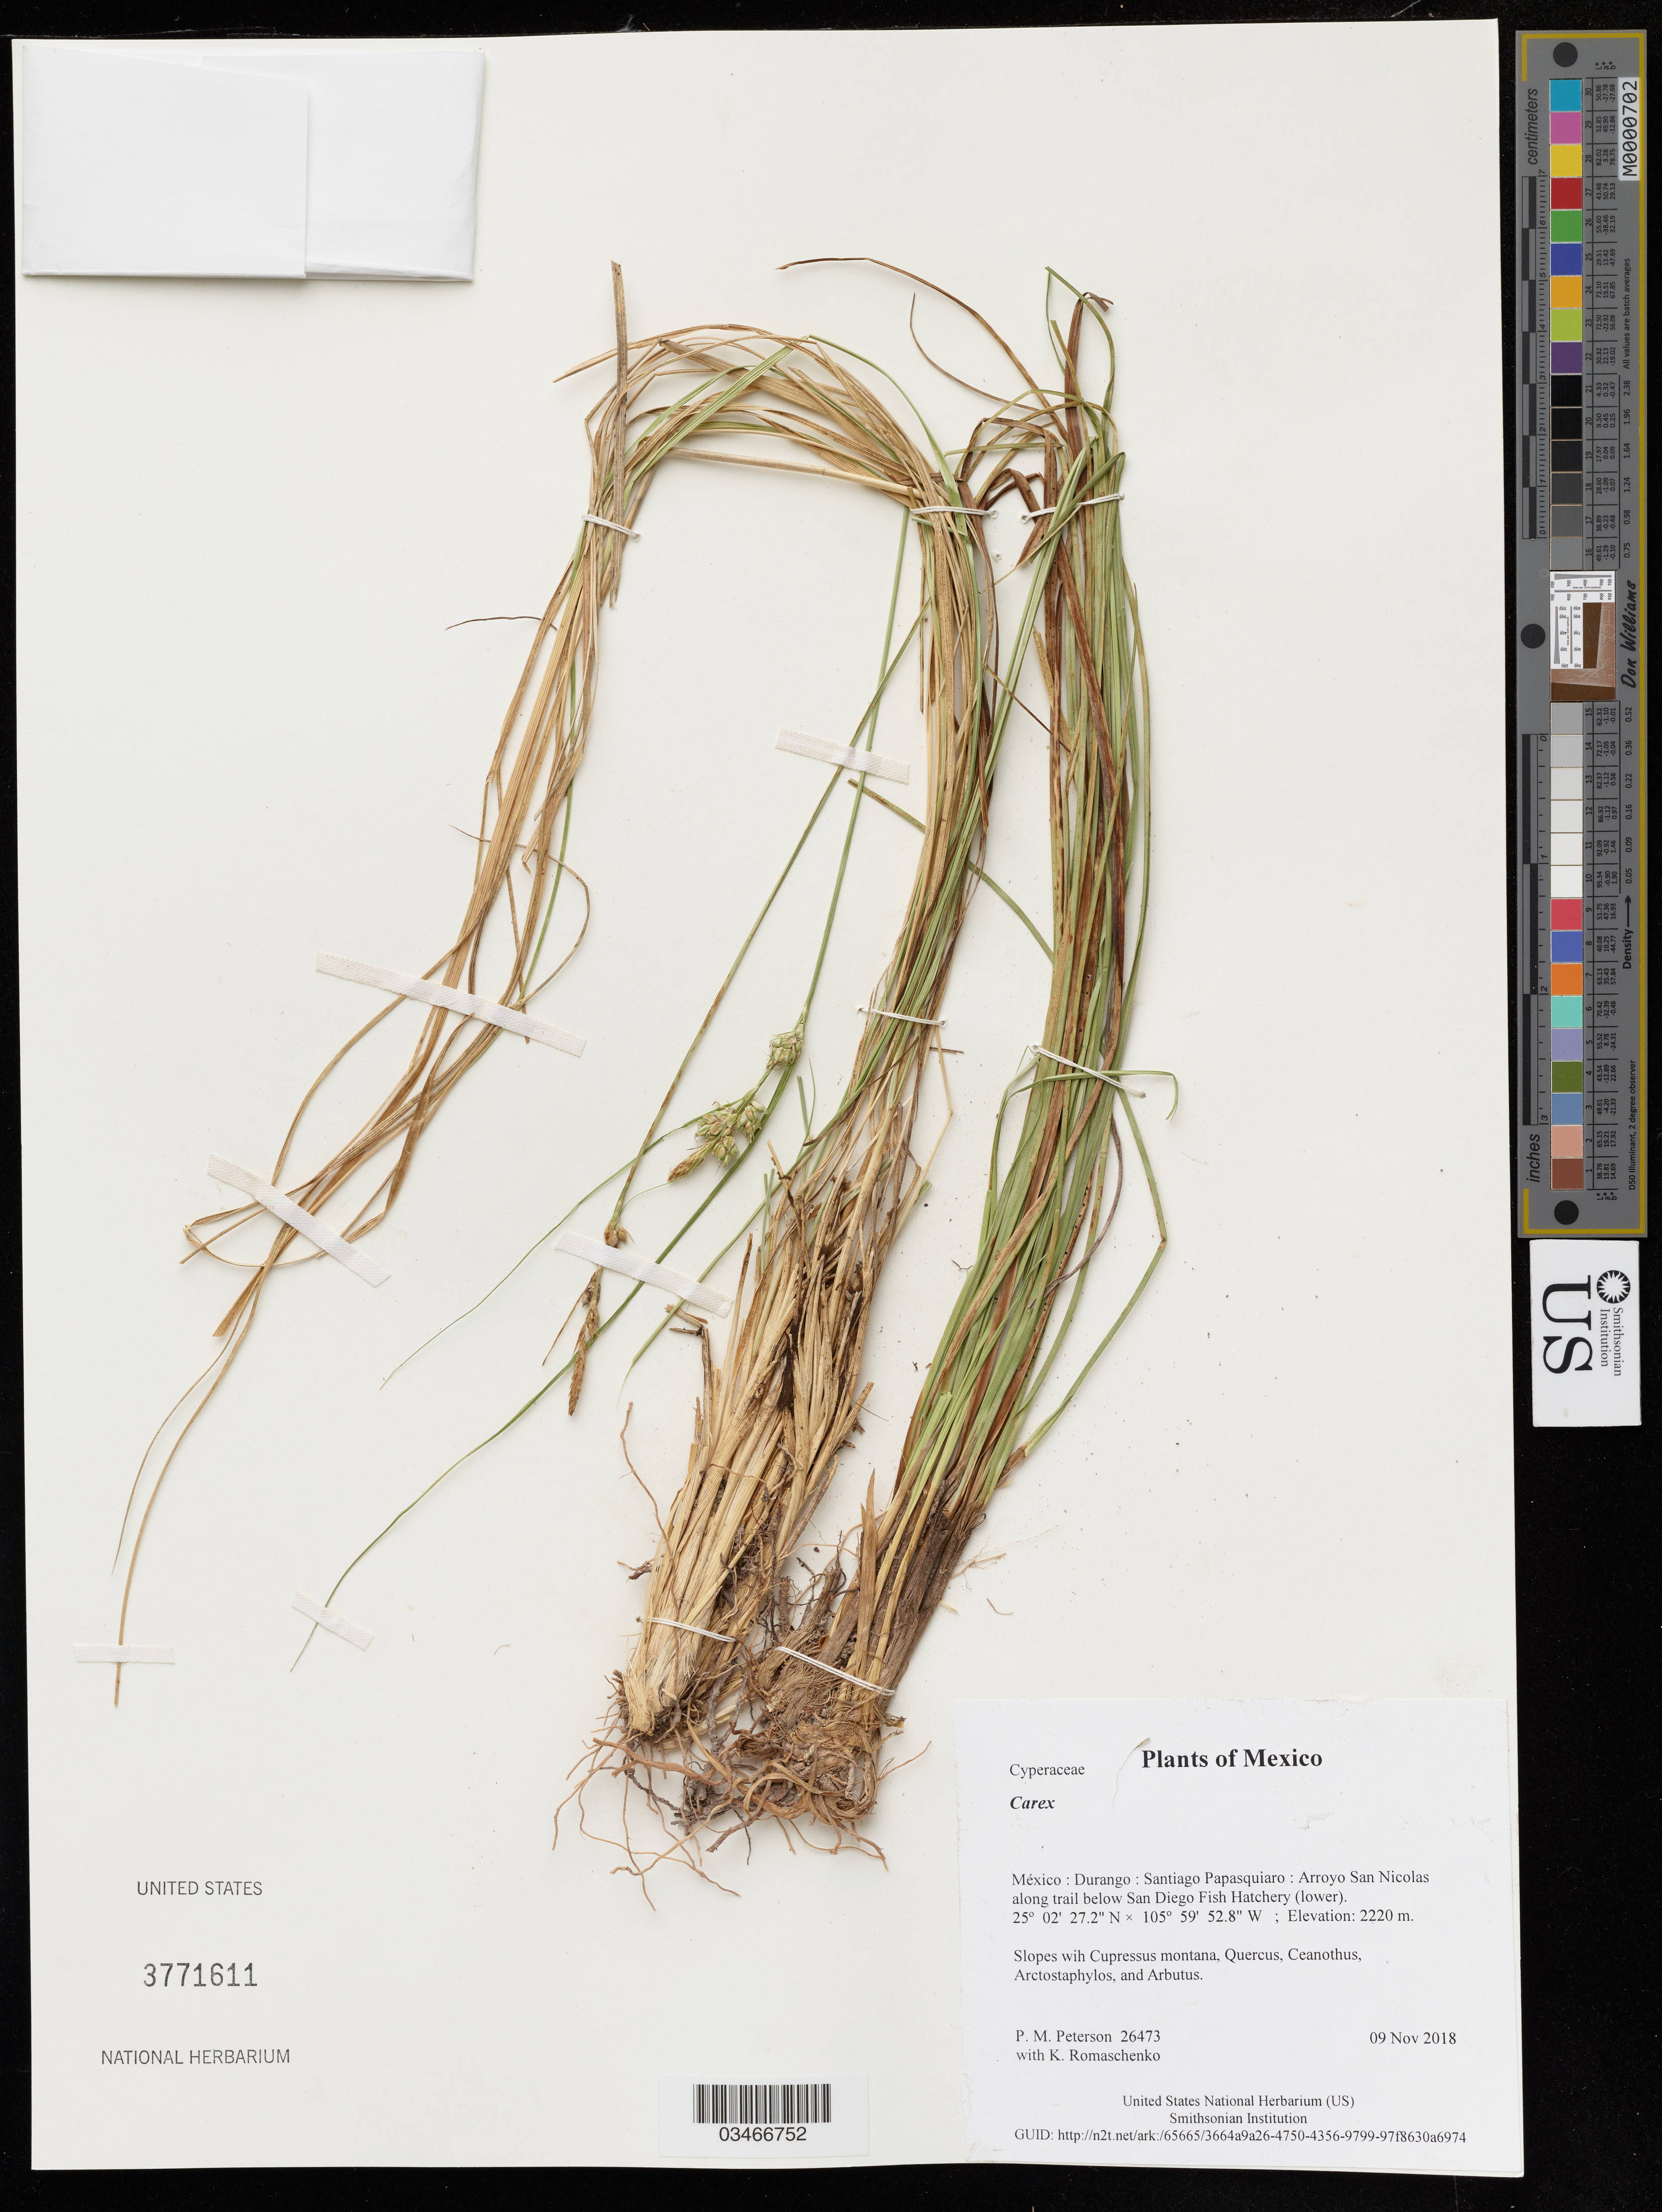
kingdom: Plantae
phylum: Tracheophyta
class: Liliopsida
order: Poales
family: Cyperaceae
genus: Carex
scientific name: Carex sp.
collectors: P. M. Peterson & K. Romaschenko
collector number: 26473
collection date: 2018-11-09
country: México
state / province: Durango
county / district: Santiago Papasquiaro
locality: Arroyo San Nicolas along trail below San Diego Fish Hatchery (lower)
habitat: Slopes wih Cupressus montana, Quercus, Ceanothus, Arctostaphylos, and Arbutus.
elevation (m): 2220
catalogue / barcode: US 3771611